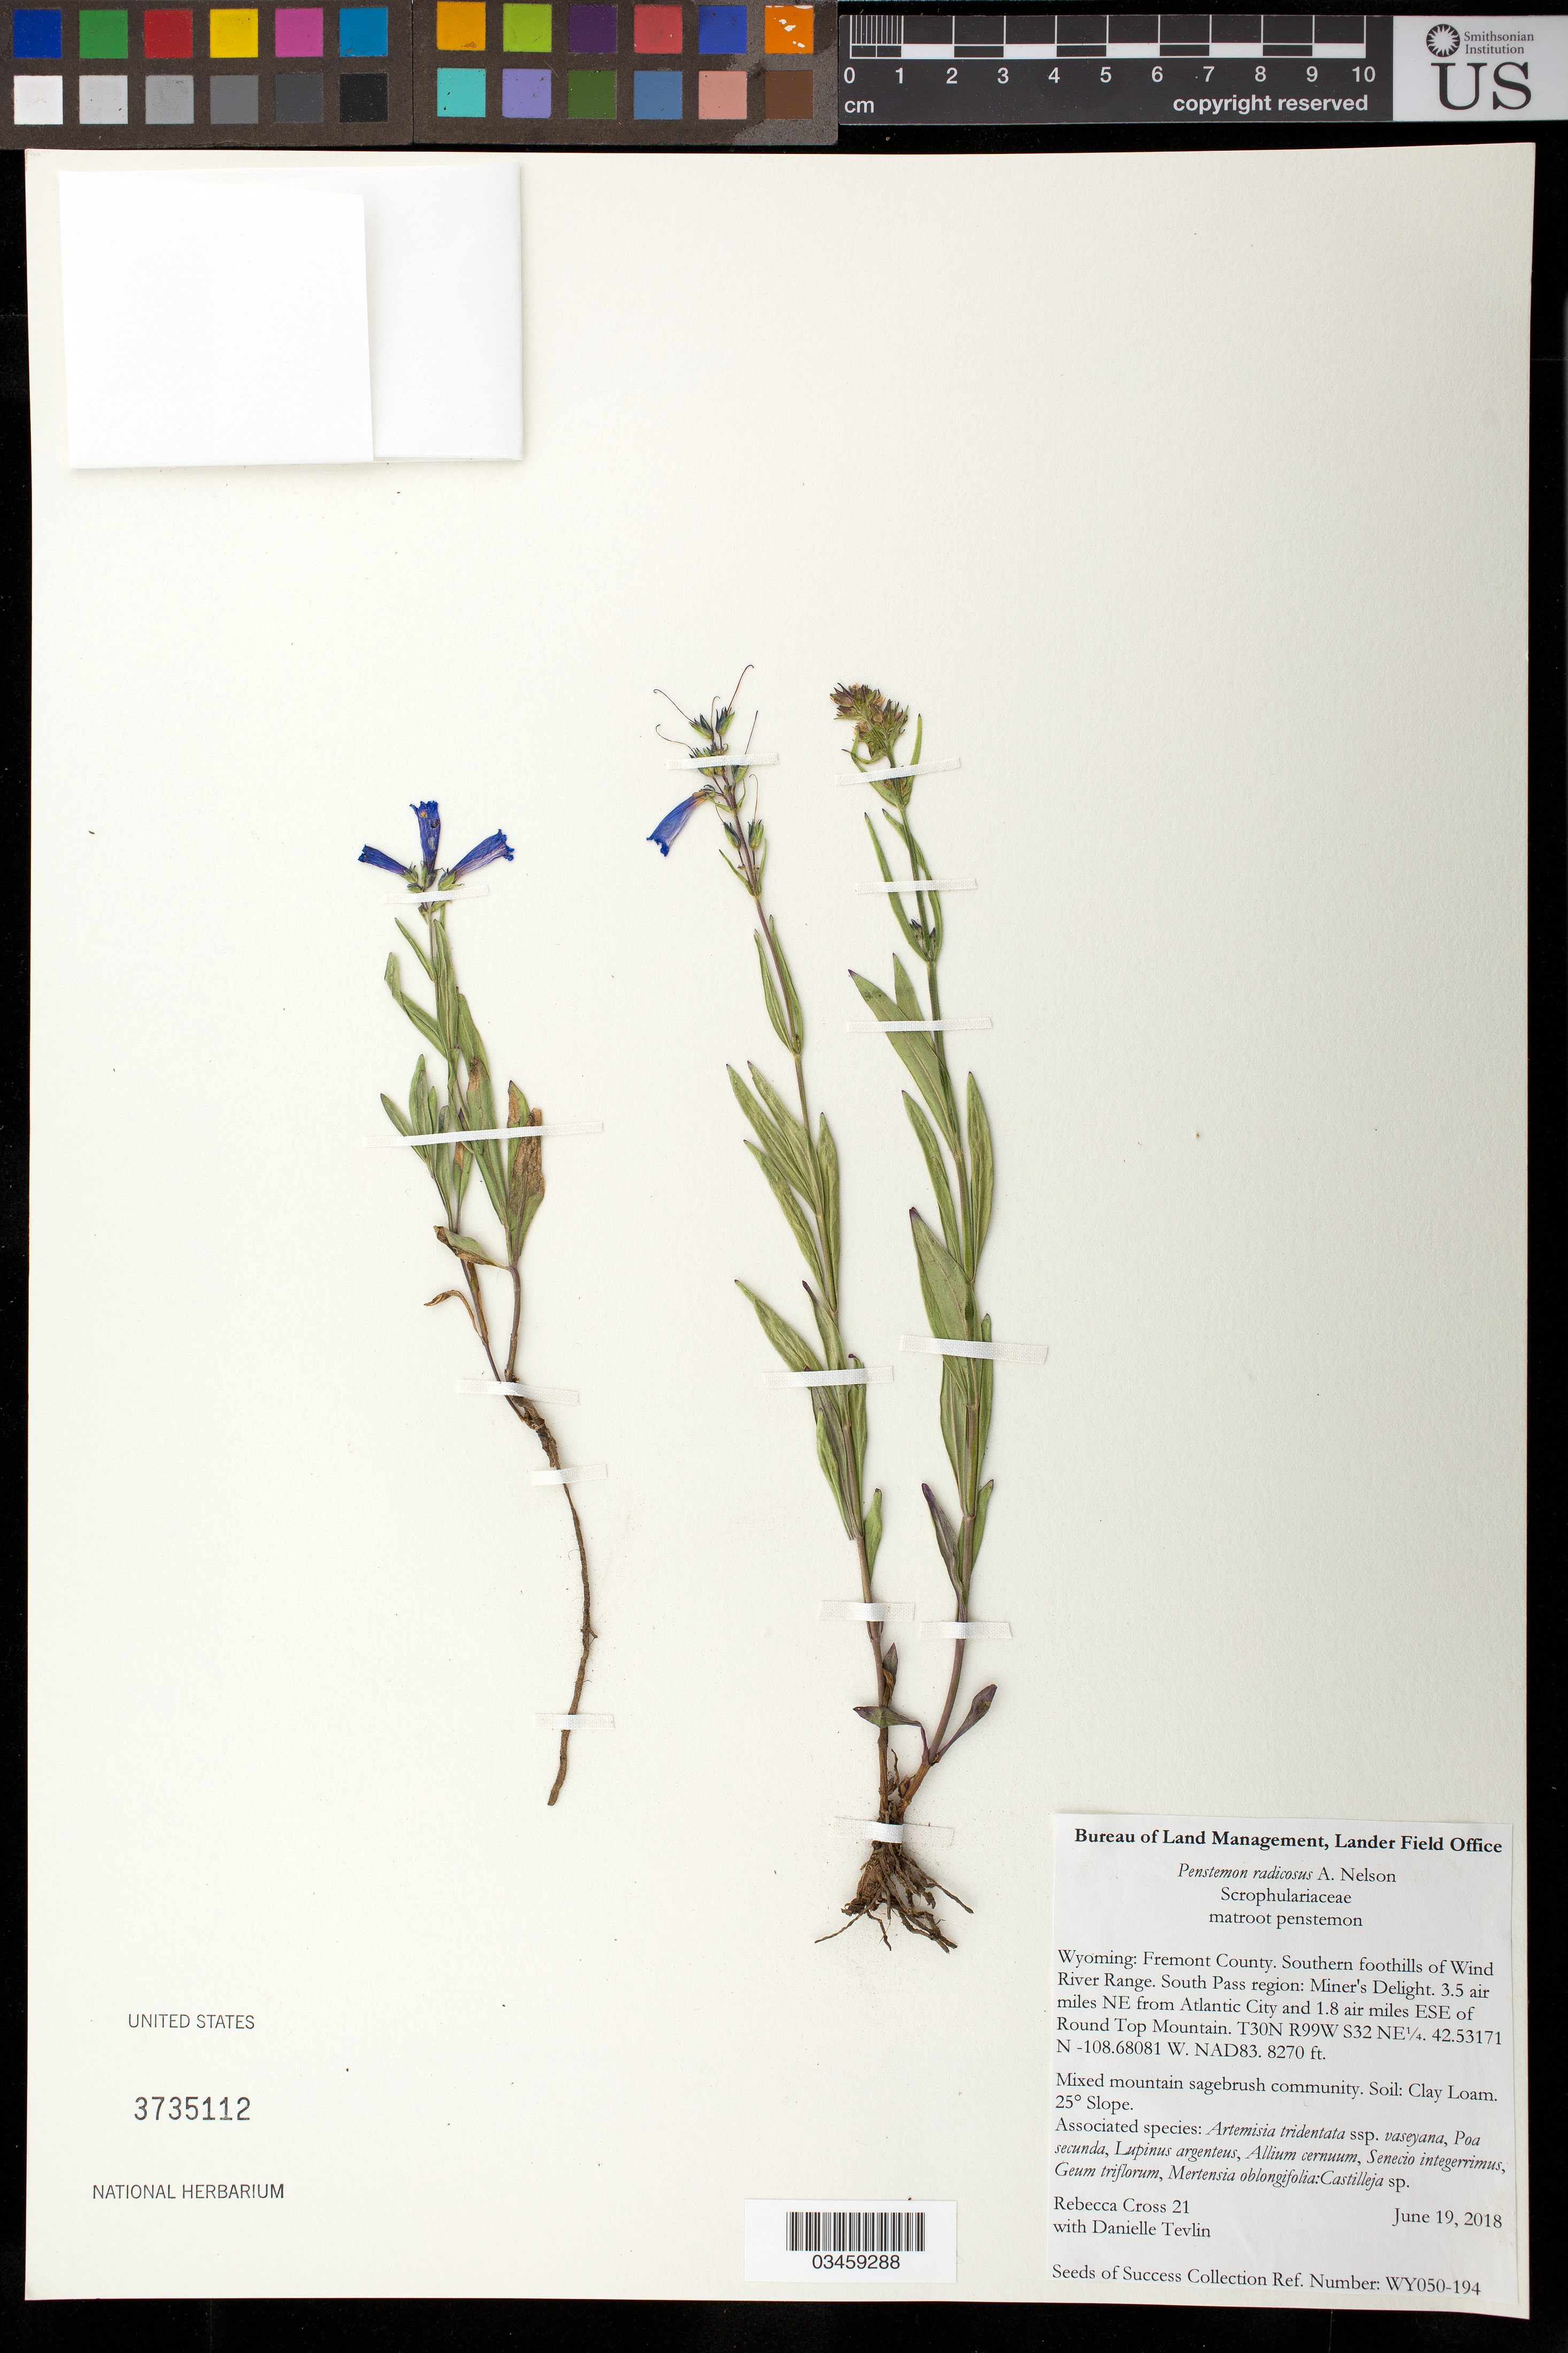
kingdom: Plantae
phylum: Tracheophyta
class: Magnoliopsida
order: Lamiales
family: Plantaginaceae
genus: Penstemon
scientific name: Penstemon radicosus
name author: A. Nelson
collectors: R. Cross & D. Tevlin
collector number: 21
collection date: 2018-06-19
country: United States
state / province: Wyoming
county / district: Fremont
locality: Wind River Range, South Pass region, Miner's Delight. 3.5 air mi. NE from Atlantic City and 1.8 air mi.ESE of Round Top Mt. T30N R99W S32 NE1/4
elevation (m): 2521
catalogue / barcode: US 3735112